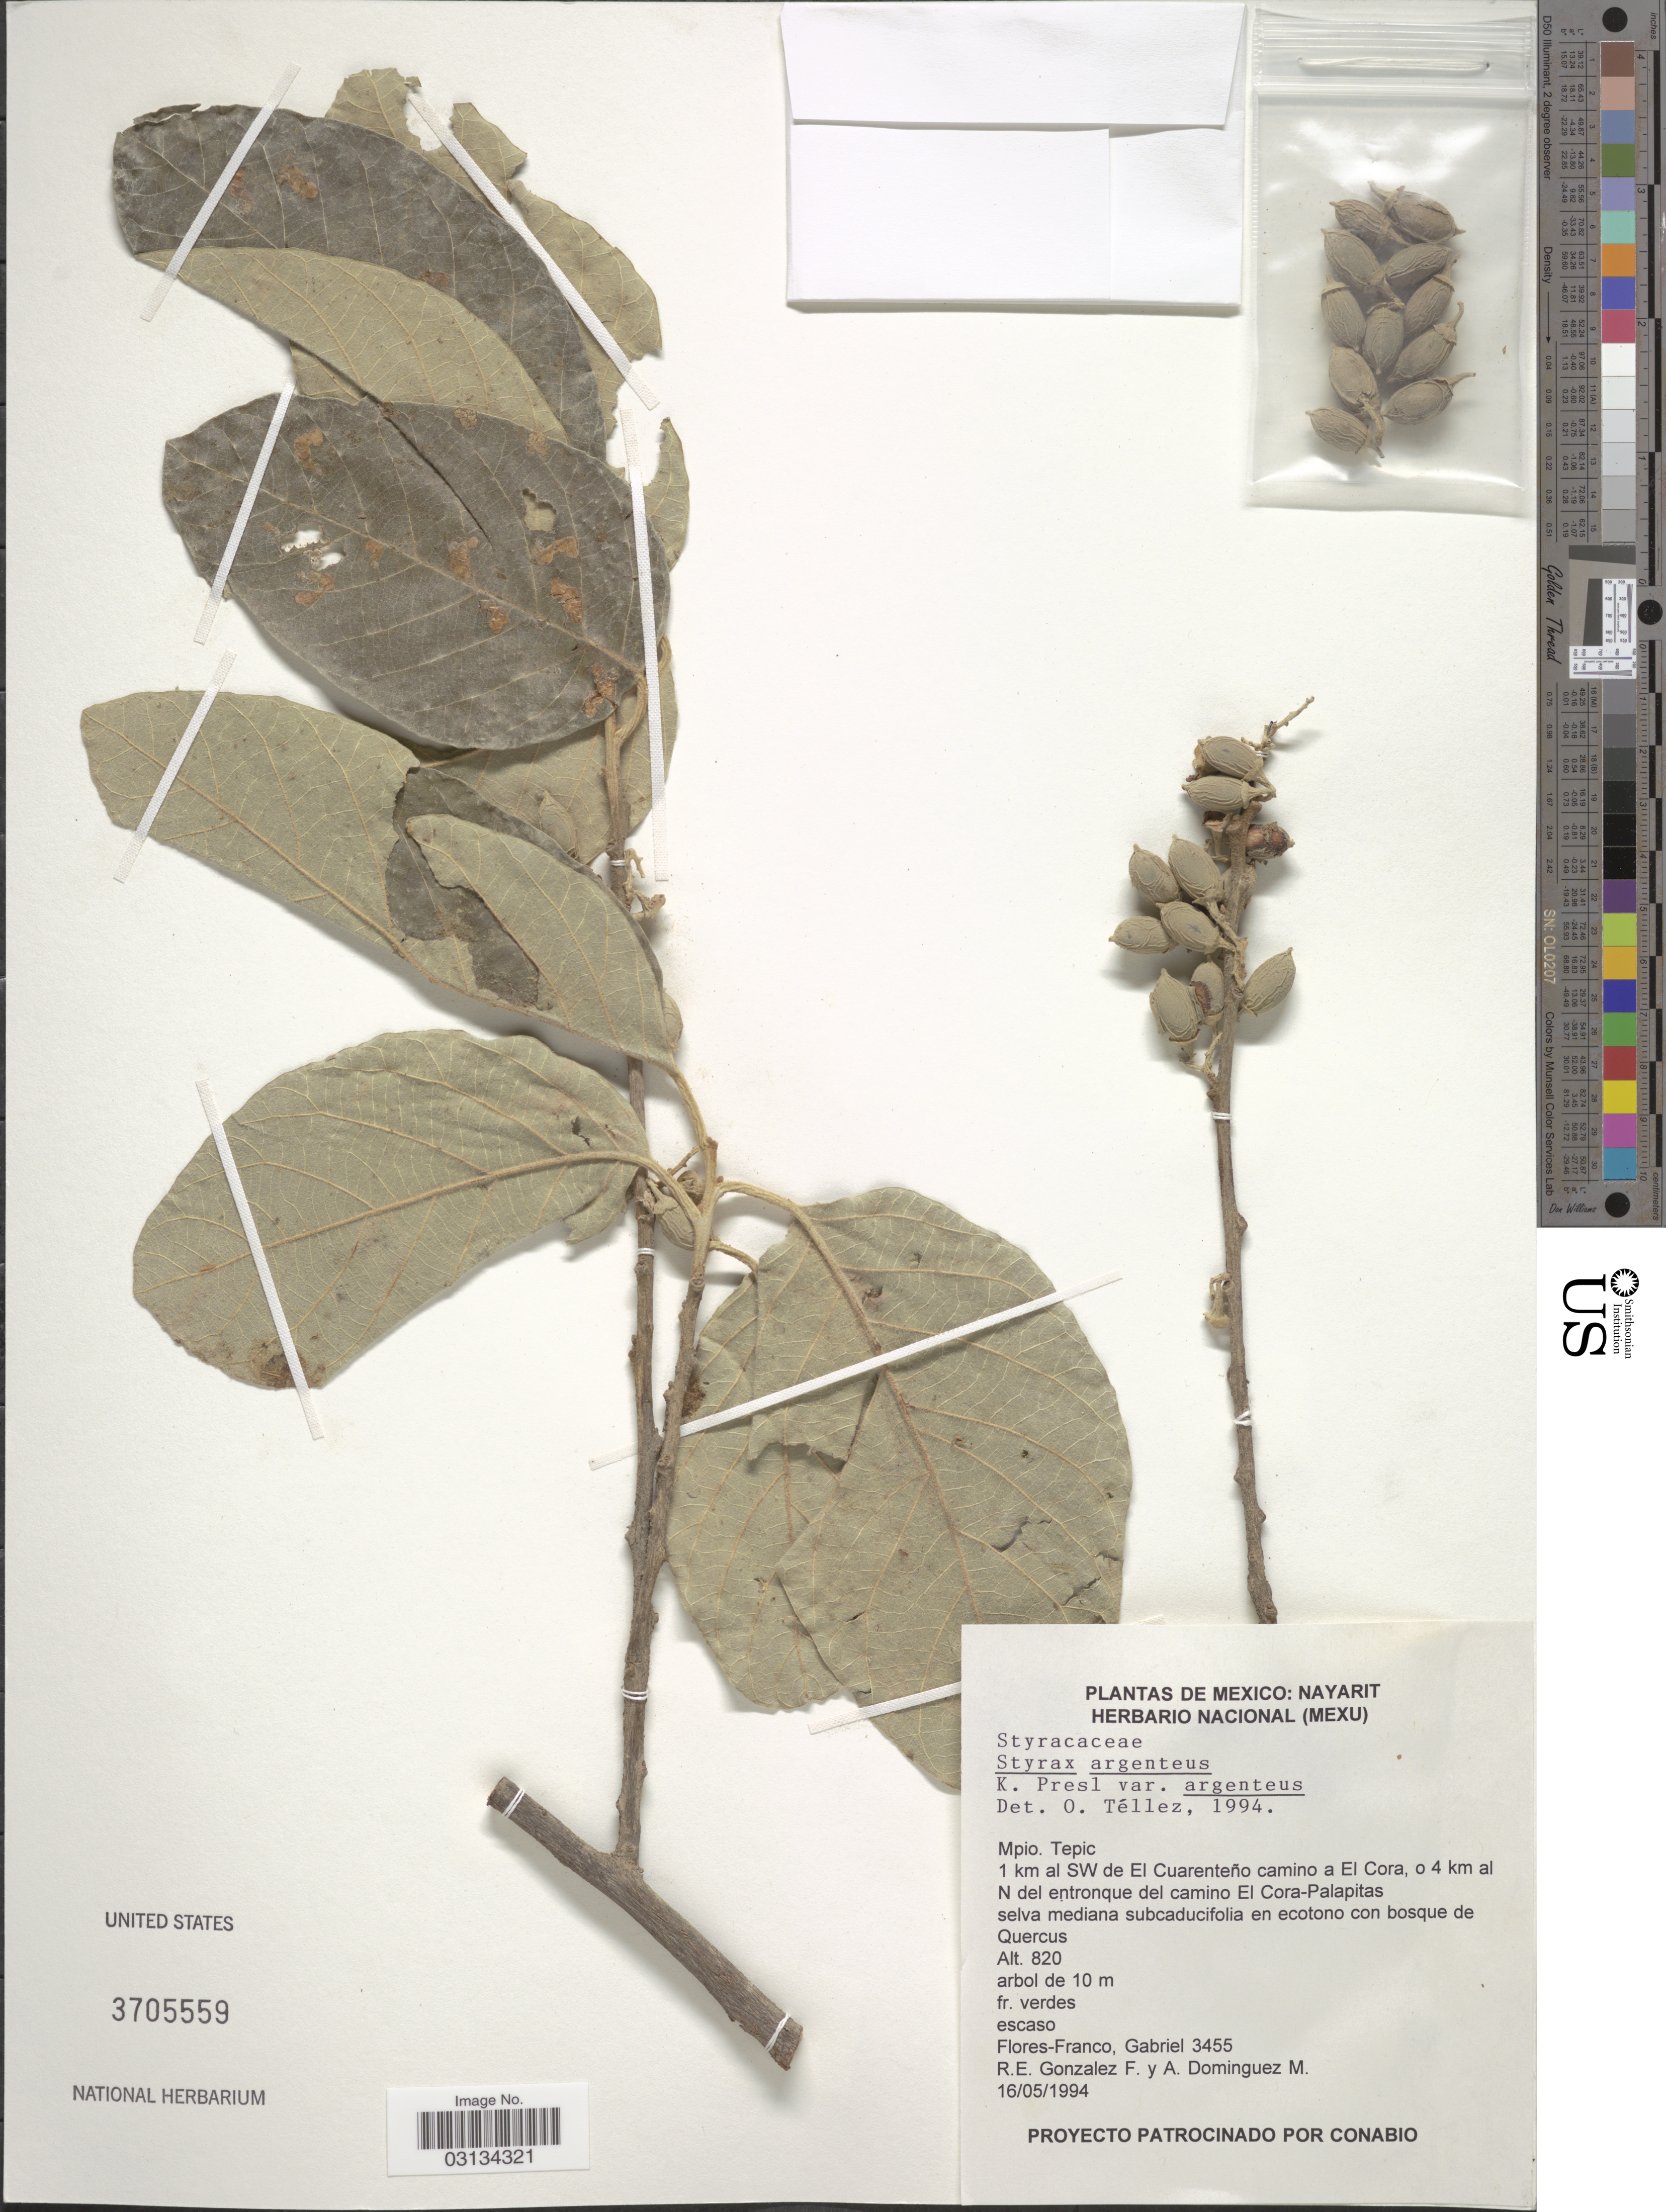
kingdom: Plantae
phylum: Tracheophyta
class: Magnoliopsida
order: Ericales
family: Styracaceae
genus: Styrax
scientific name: Styrax argenteus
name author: C. Presl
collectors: G. Flores F., R. E. Gonzalez F. & A. Dominguez M.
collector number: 3455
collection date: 1994-05-16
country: Mexico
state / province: Nayarit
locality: Mpio. Tepic. 1 km al SW de El Curenteño camino a El Cora, o 4 km al N del entronque del camino El Cora-Palapitas selva mediana subcaducifolia en ecotono con bosque de Quercus.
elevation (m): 820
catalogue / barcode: US 3705559